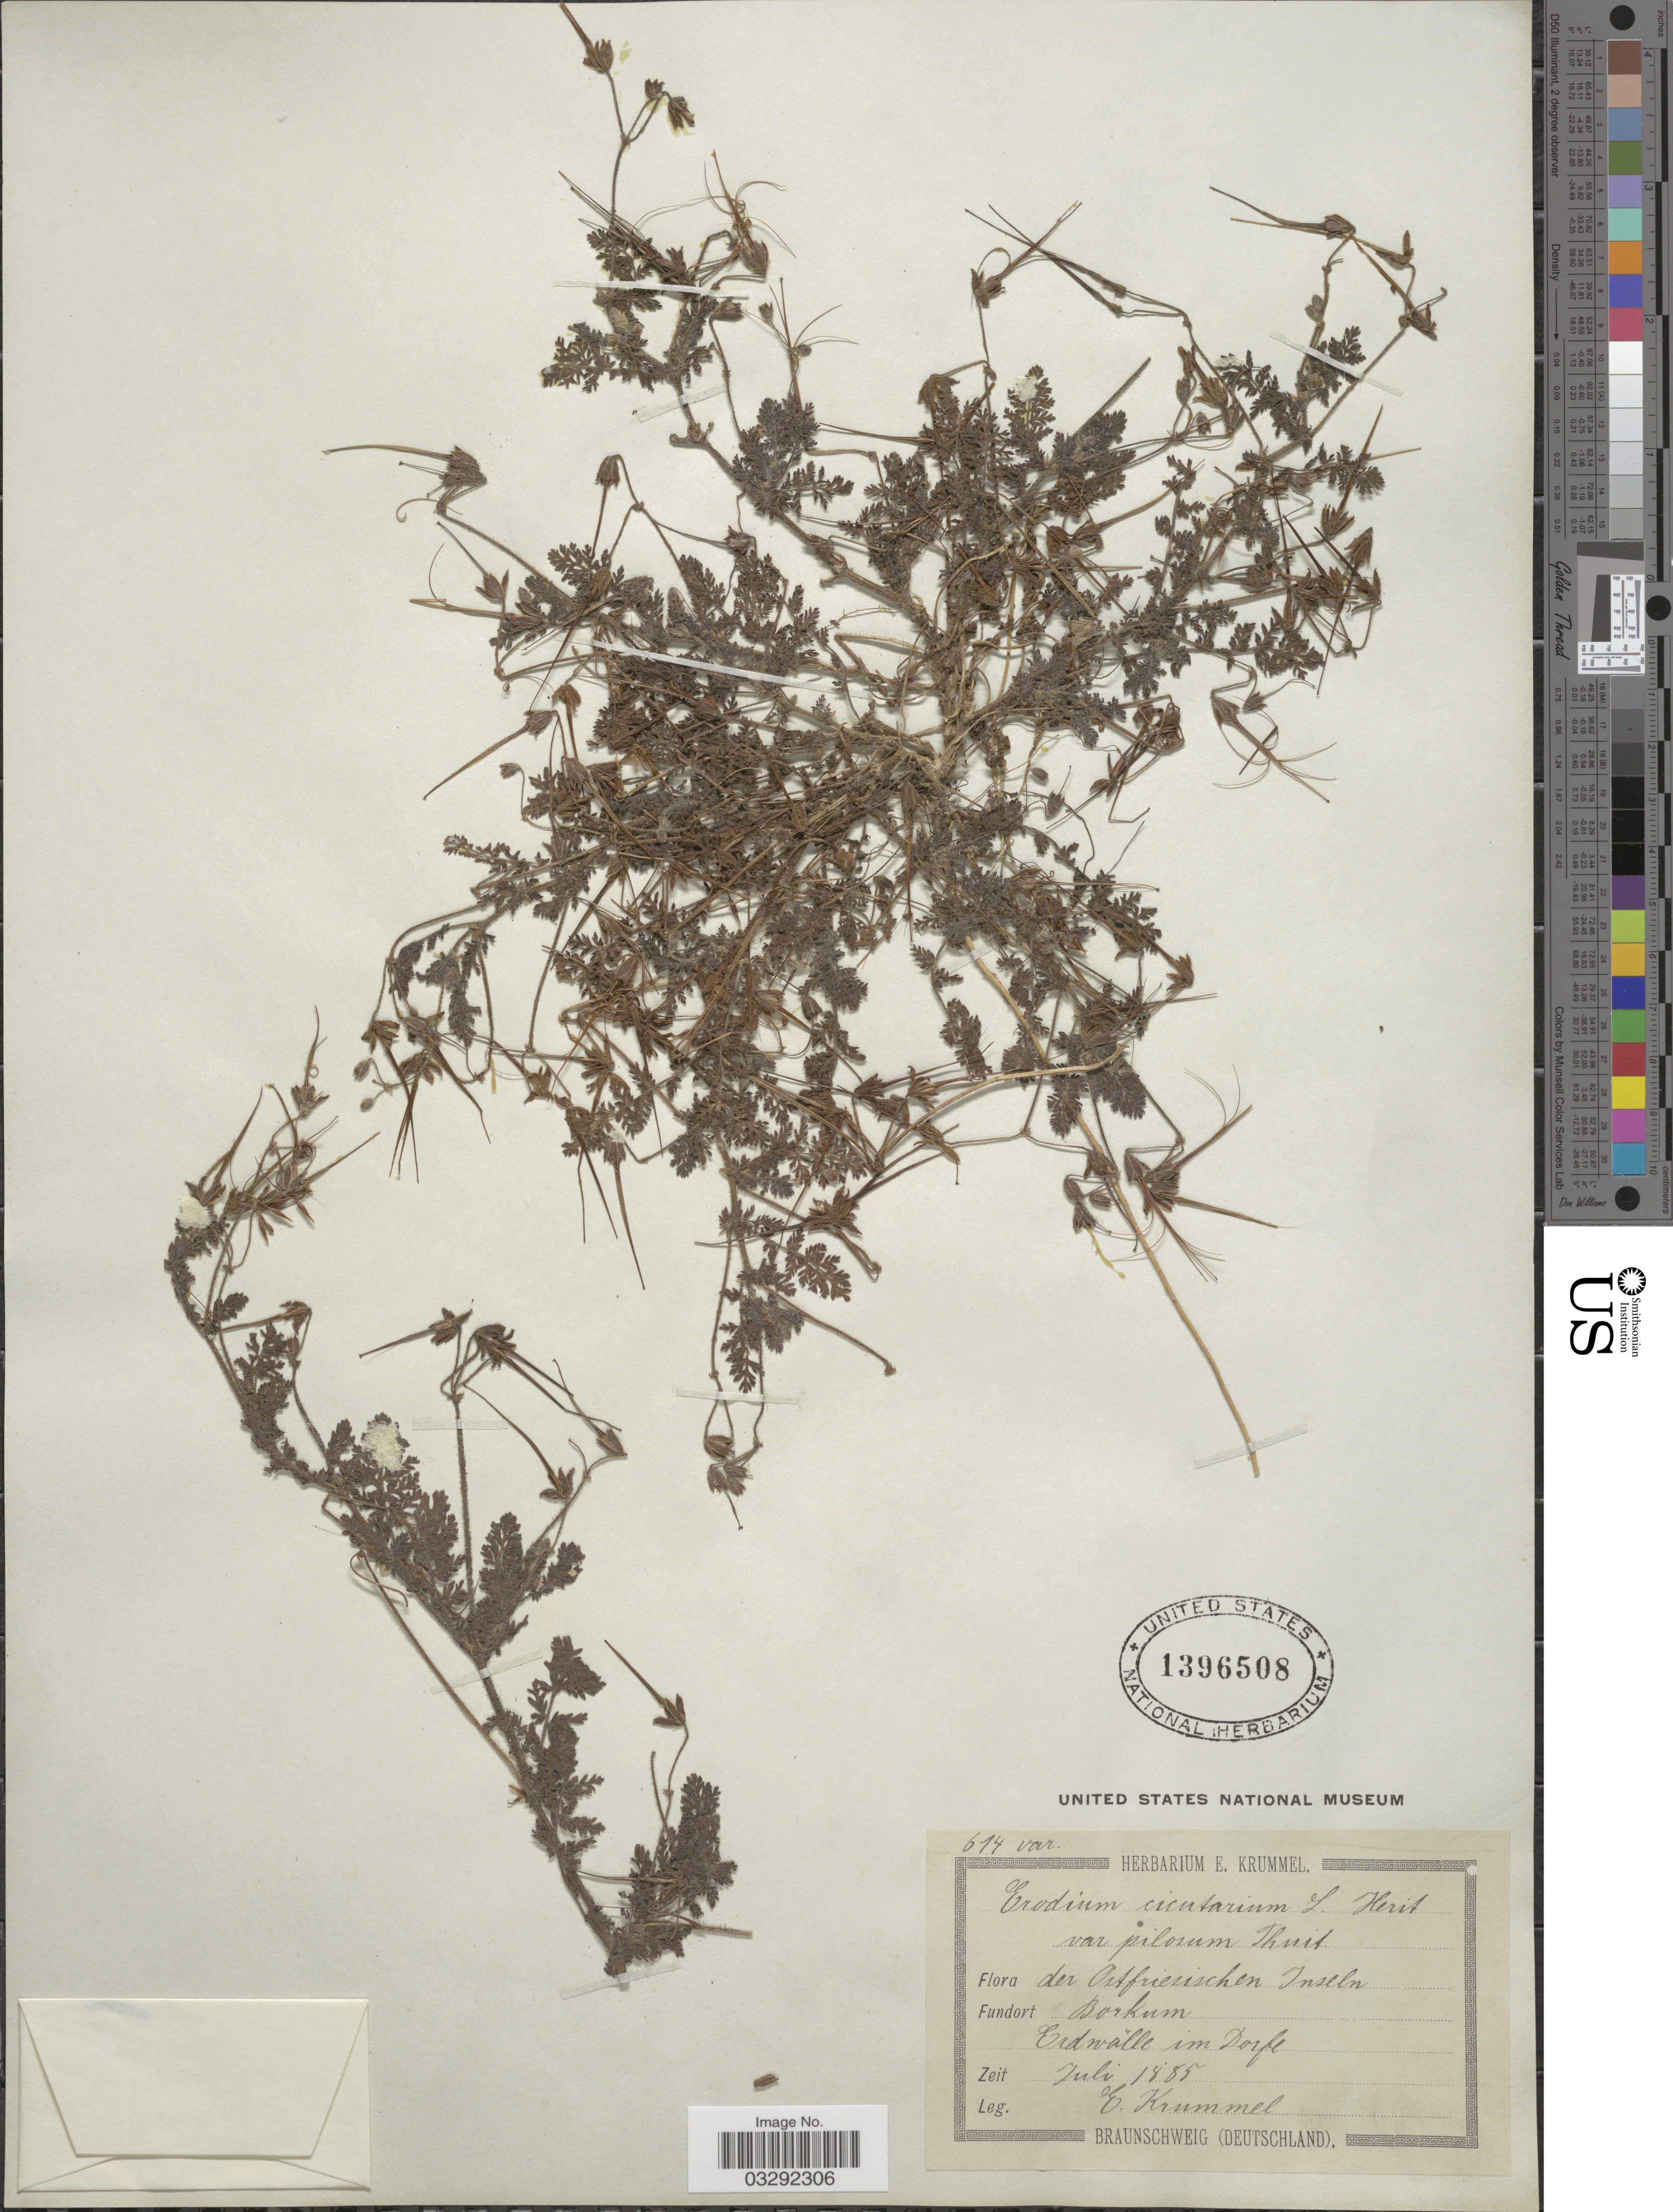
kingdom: Plantae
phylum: Tracheophyta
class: Magnoliopsida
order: Geraniales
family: Geraniaceae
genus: Erodium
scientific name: Erodium cicutarium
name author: (L.) L'Hér.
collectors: E. Krummel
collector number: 614 var?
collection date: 1885-07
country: Germany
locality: Ostfriesischen Inseln. Borkum Erdwälle im Dorfe.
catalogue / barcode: US 1396508